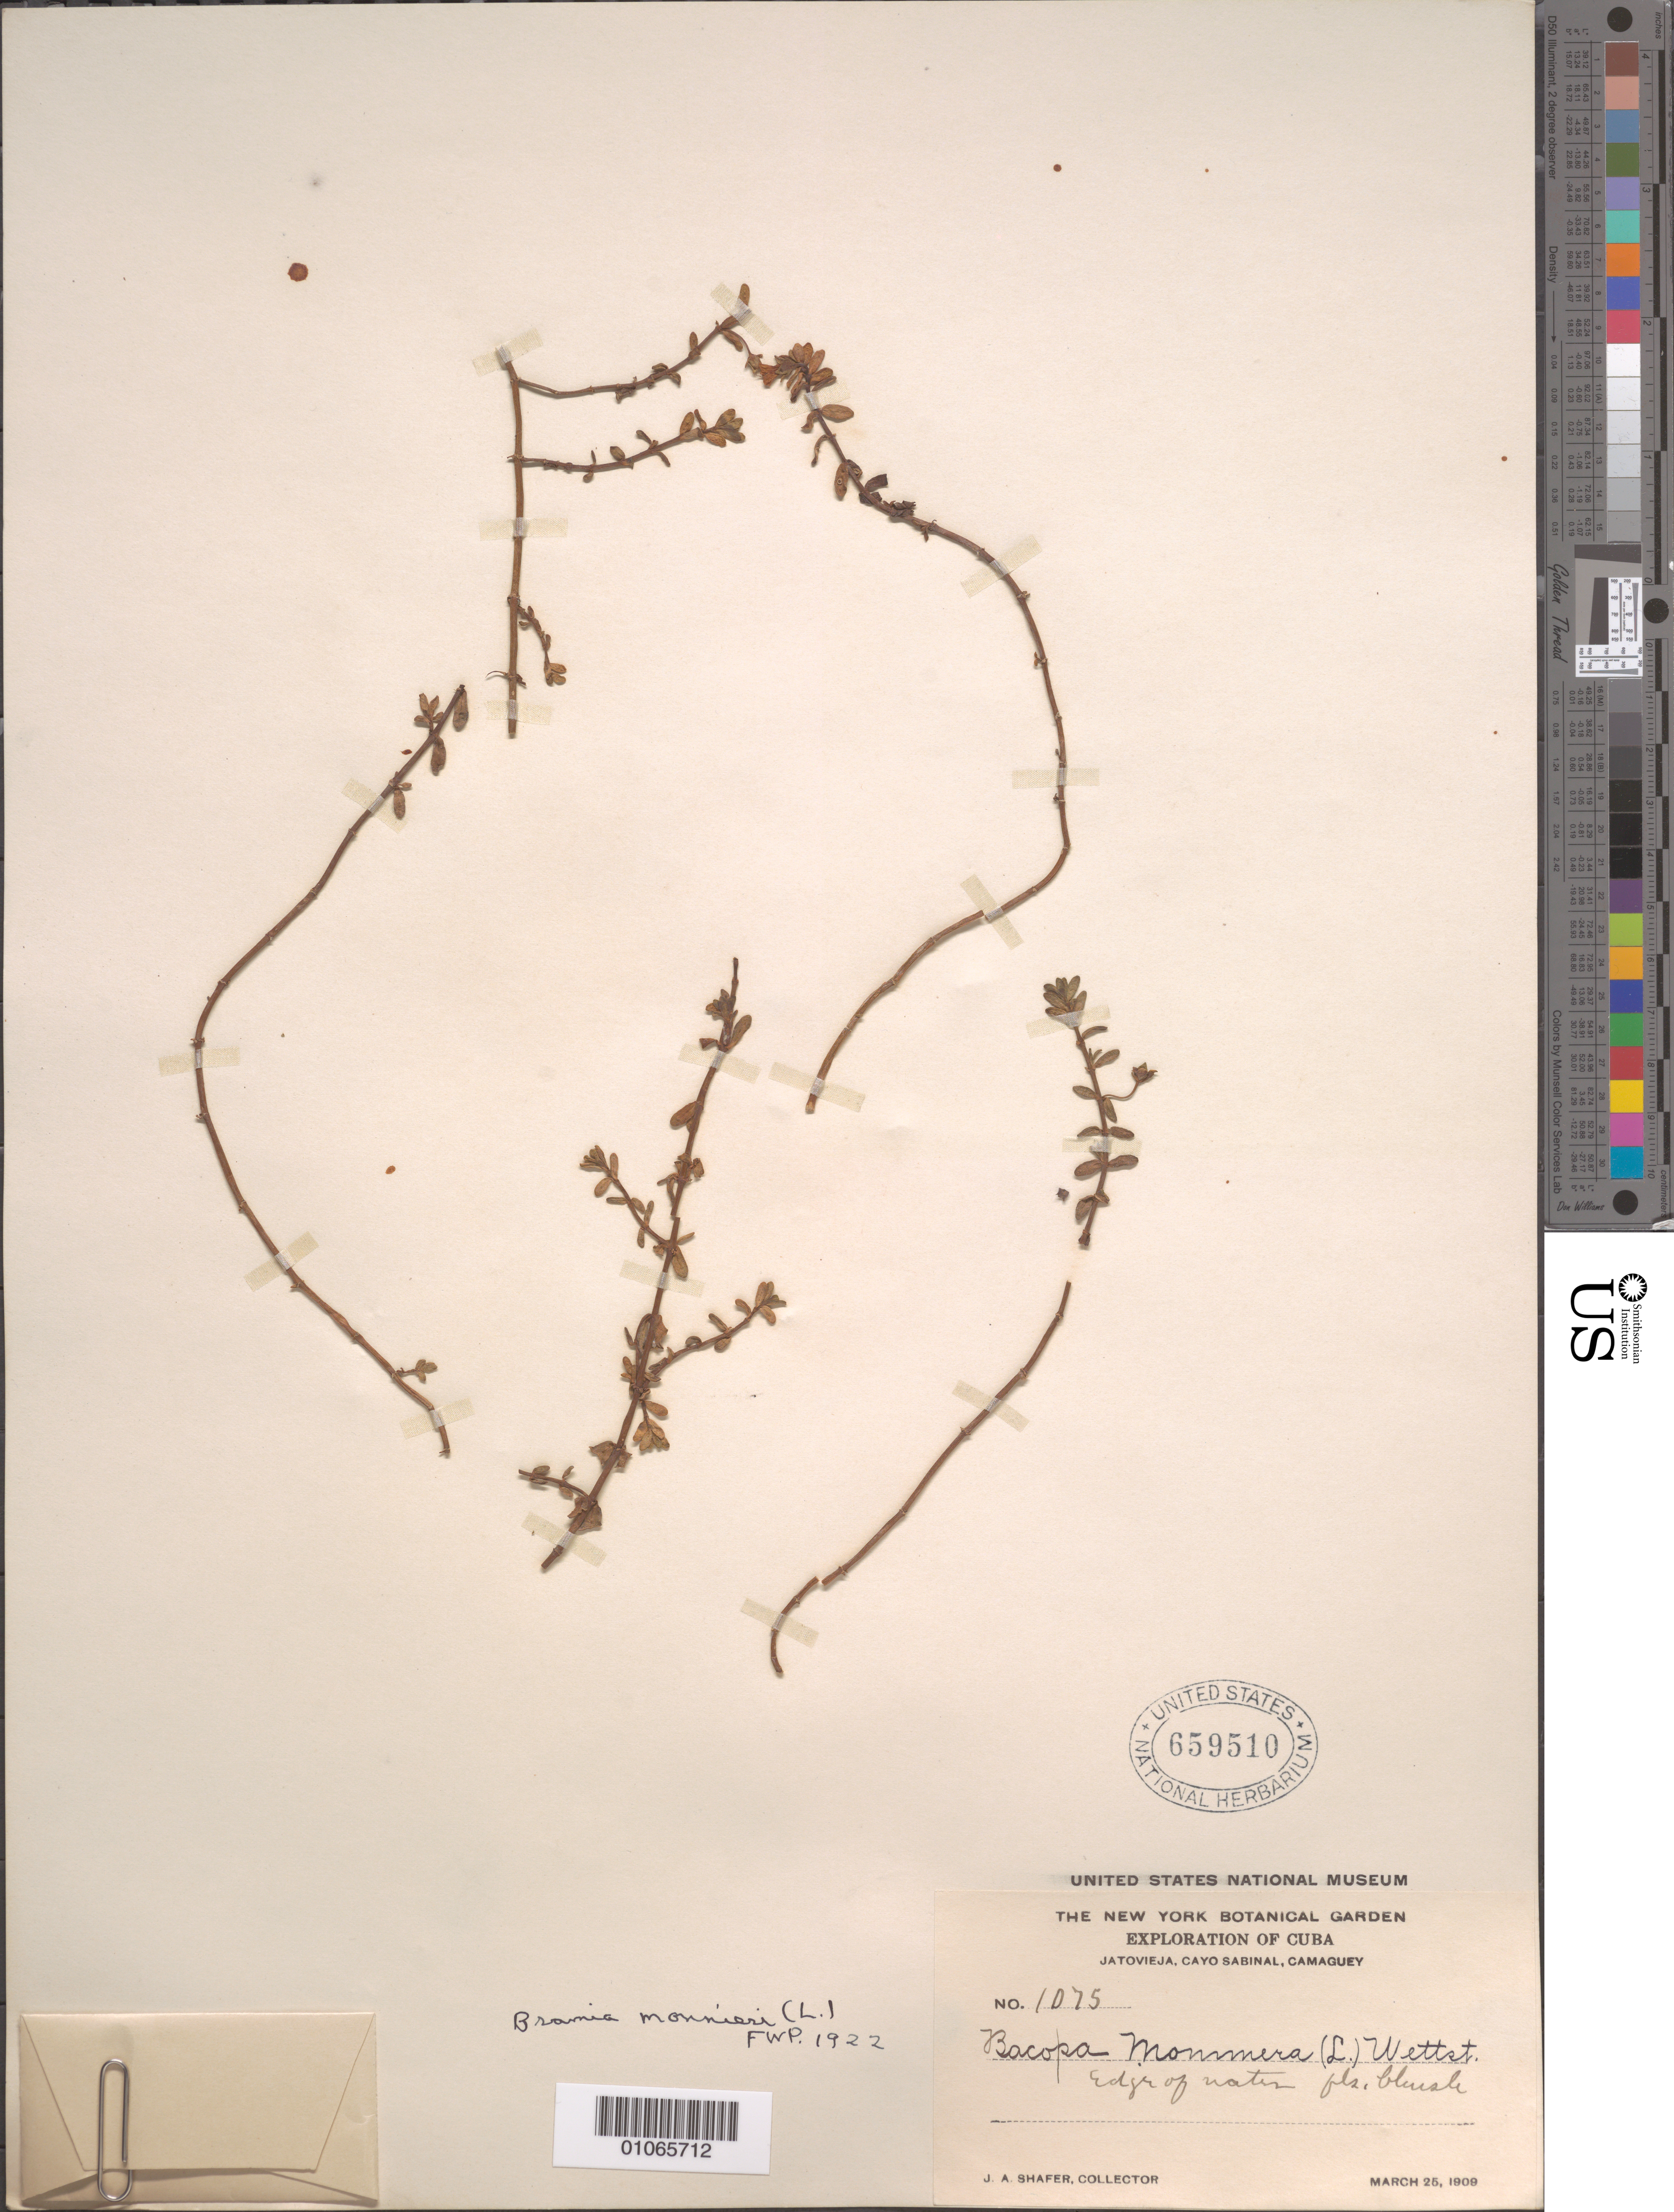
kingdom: Plantae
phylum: Tracheophyta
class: Magnoliopsida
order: Lamiales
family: Plantaginaceae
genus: Bacopa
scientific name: Bacopa monnieri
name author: (L.) Pennell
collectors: J. A. Shafer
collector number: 1075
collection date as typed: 25 Mar 1909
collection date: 1909-03-25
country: Cuba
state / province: Camagüey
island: Cuba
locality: Edge of water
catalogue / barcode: US 659510